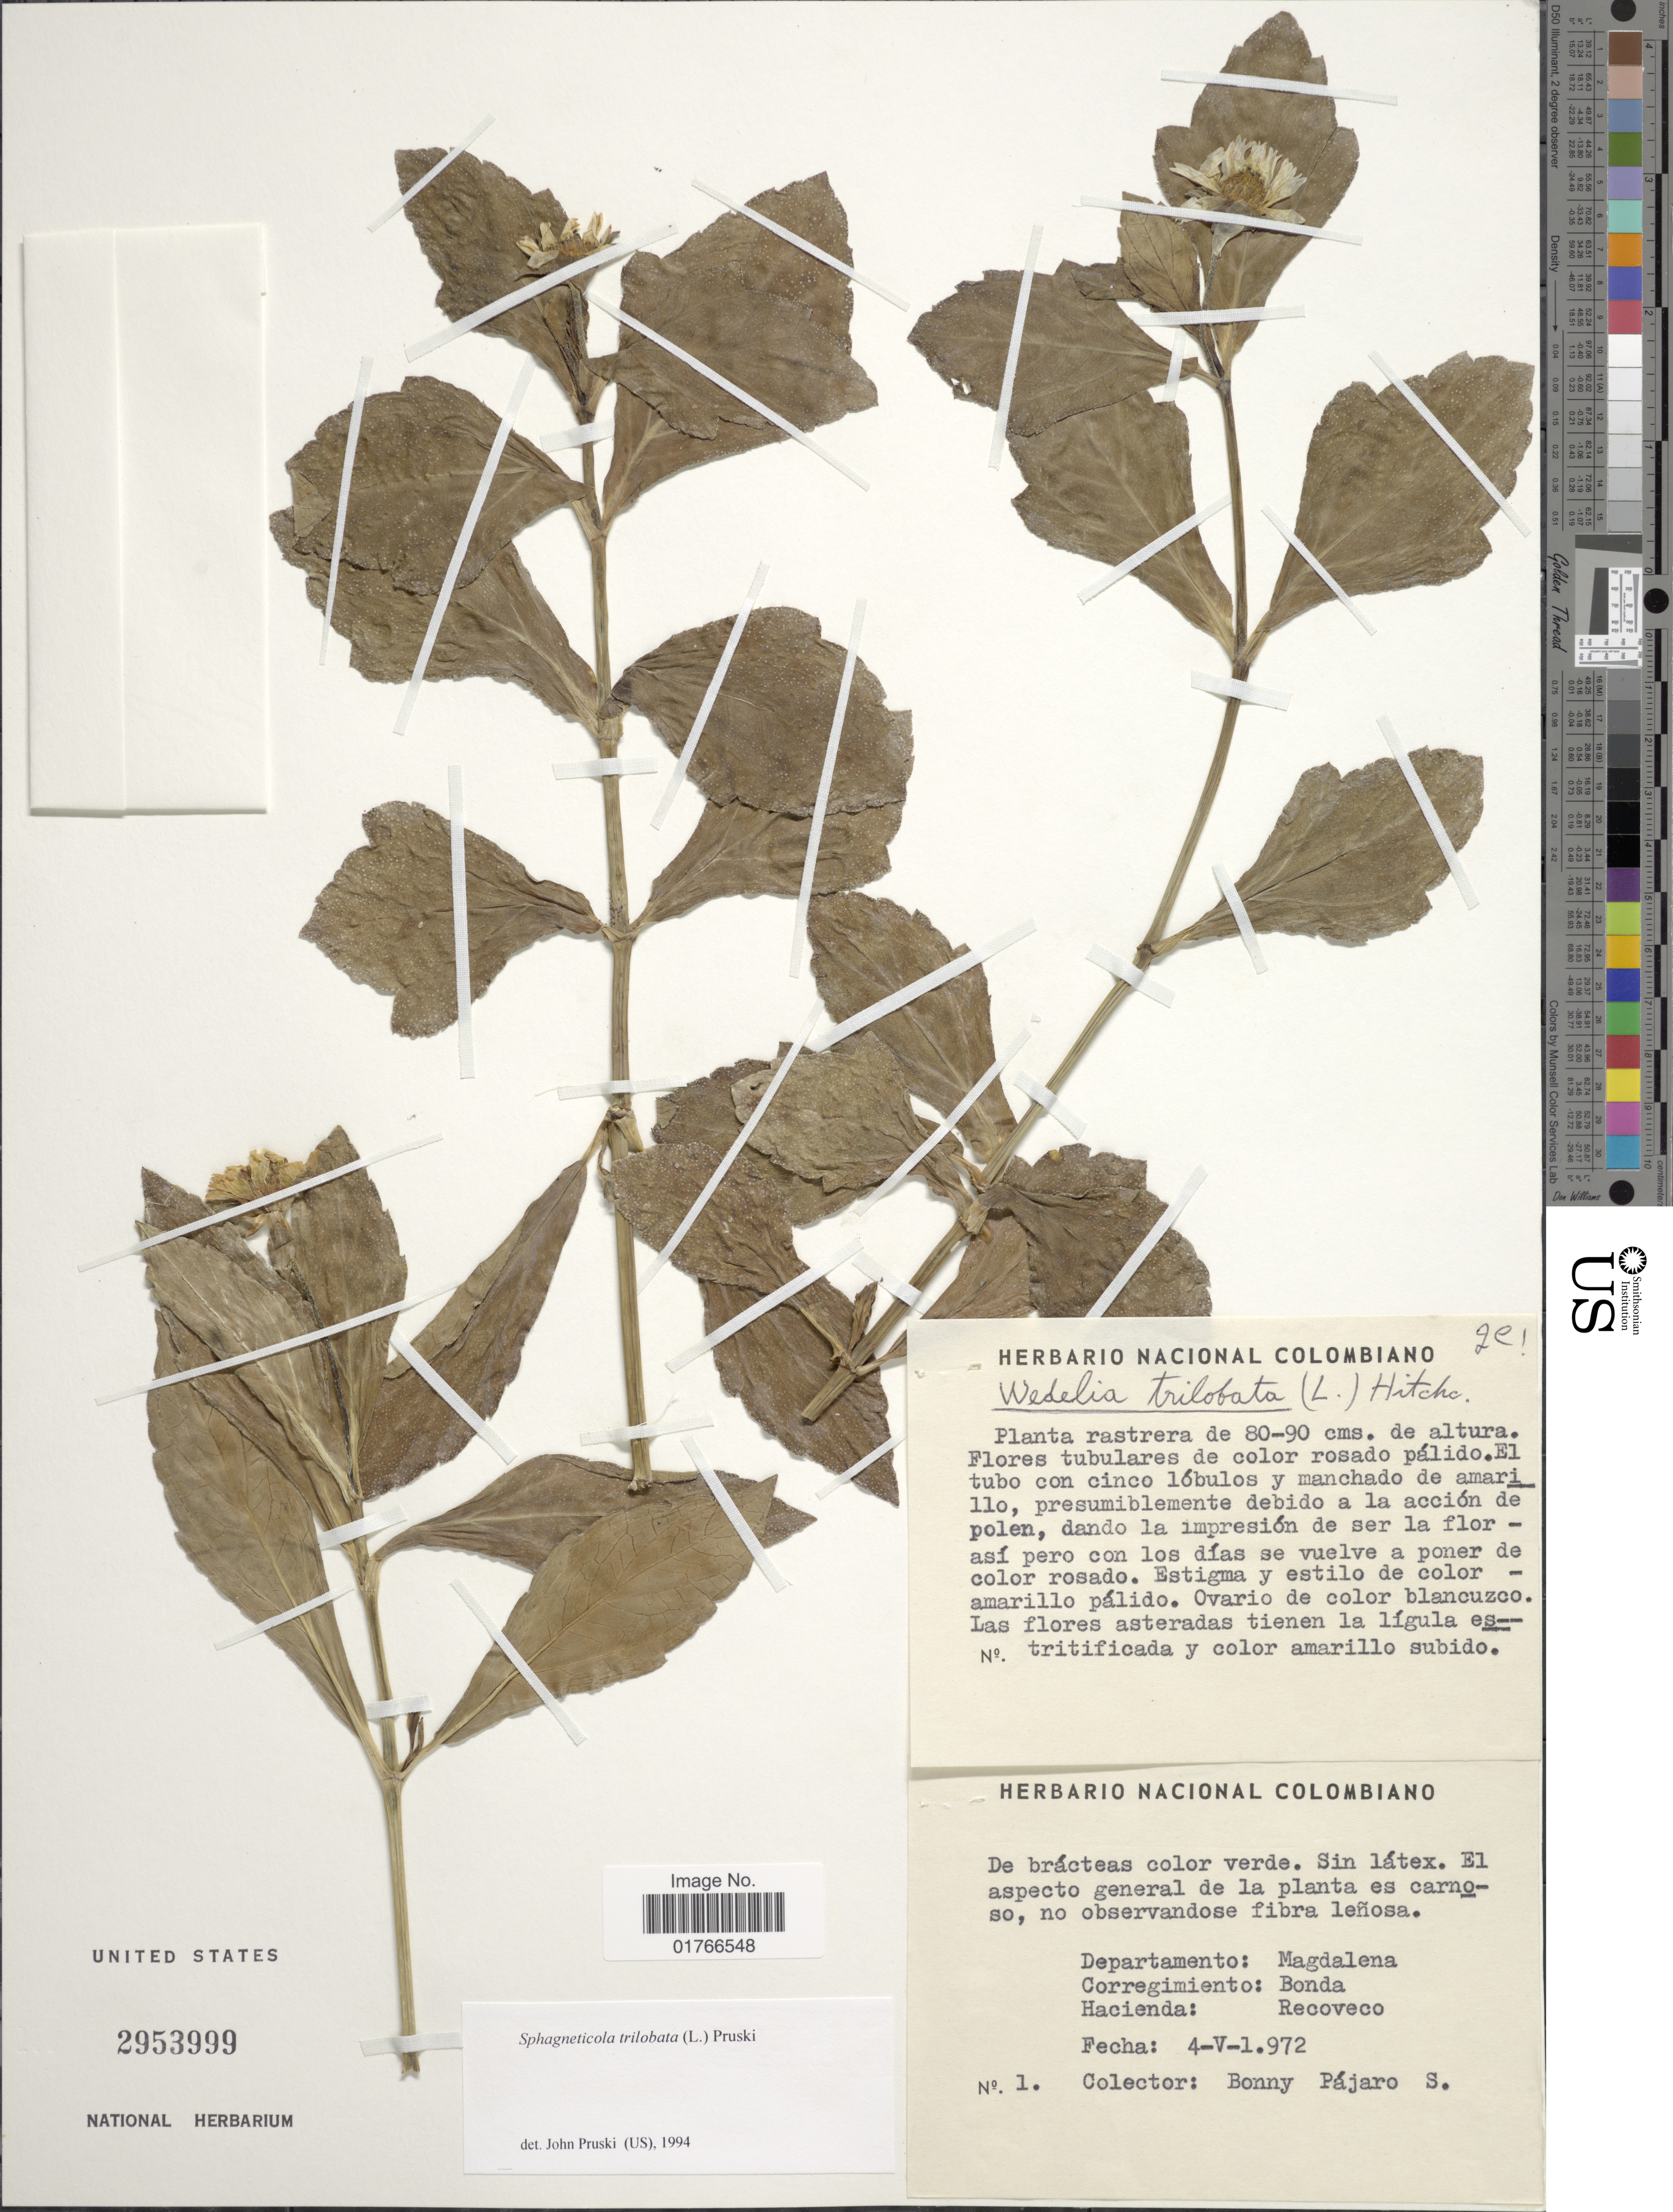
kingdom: Plantae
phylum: Tracheophyta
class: Magnoliopsida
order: Asterales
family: Asteraceae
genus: Sphagneticola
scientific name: Sphagneticola trilobata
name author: (L.) Pruski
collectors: B. Pajaro S.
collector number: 1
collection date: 1972-05-04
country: Colombia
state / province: Magdalena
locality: Corregimiento Bonda, Hacienda Recoveco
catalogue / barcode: US 2953999